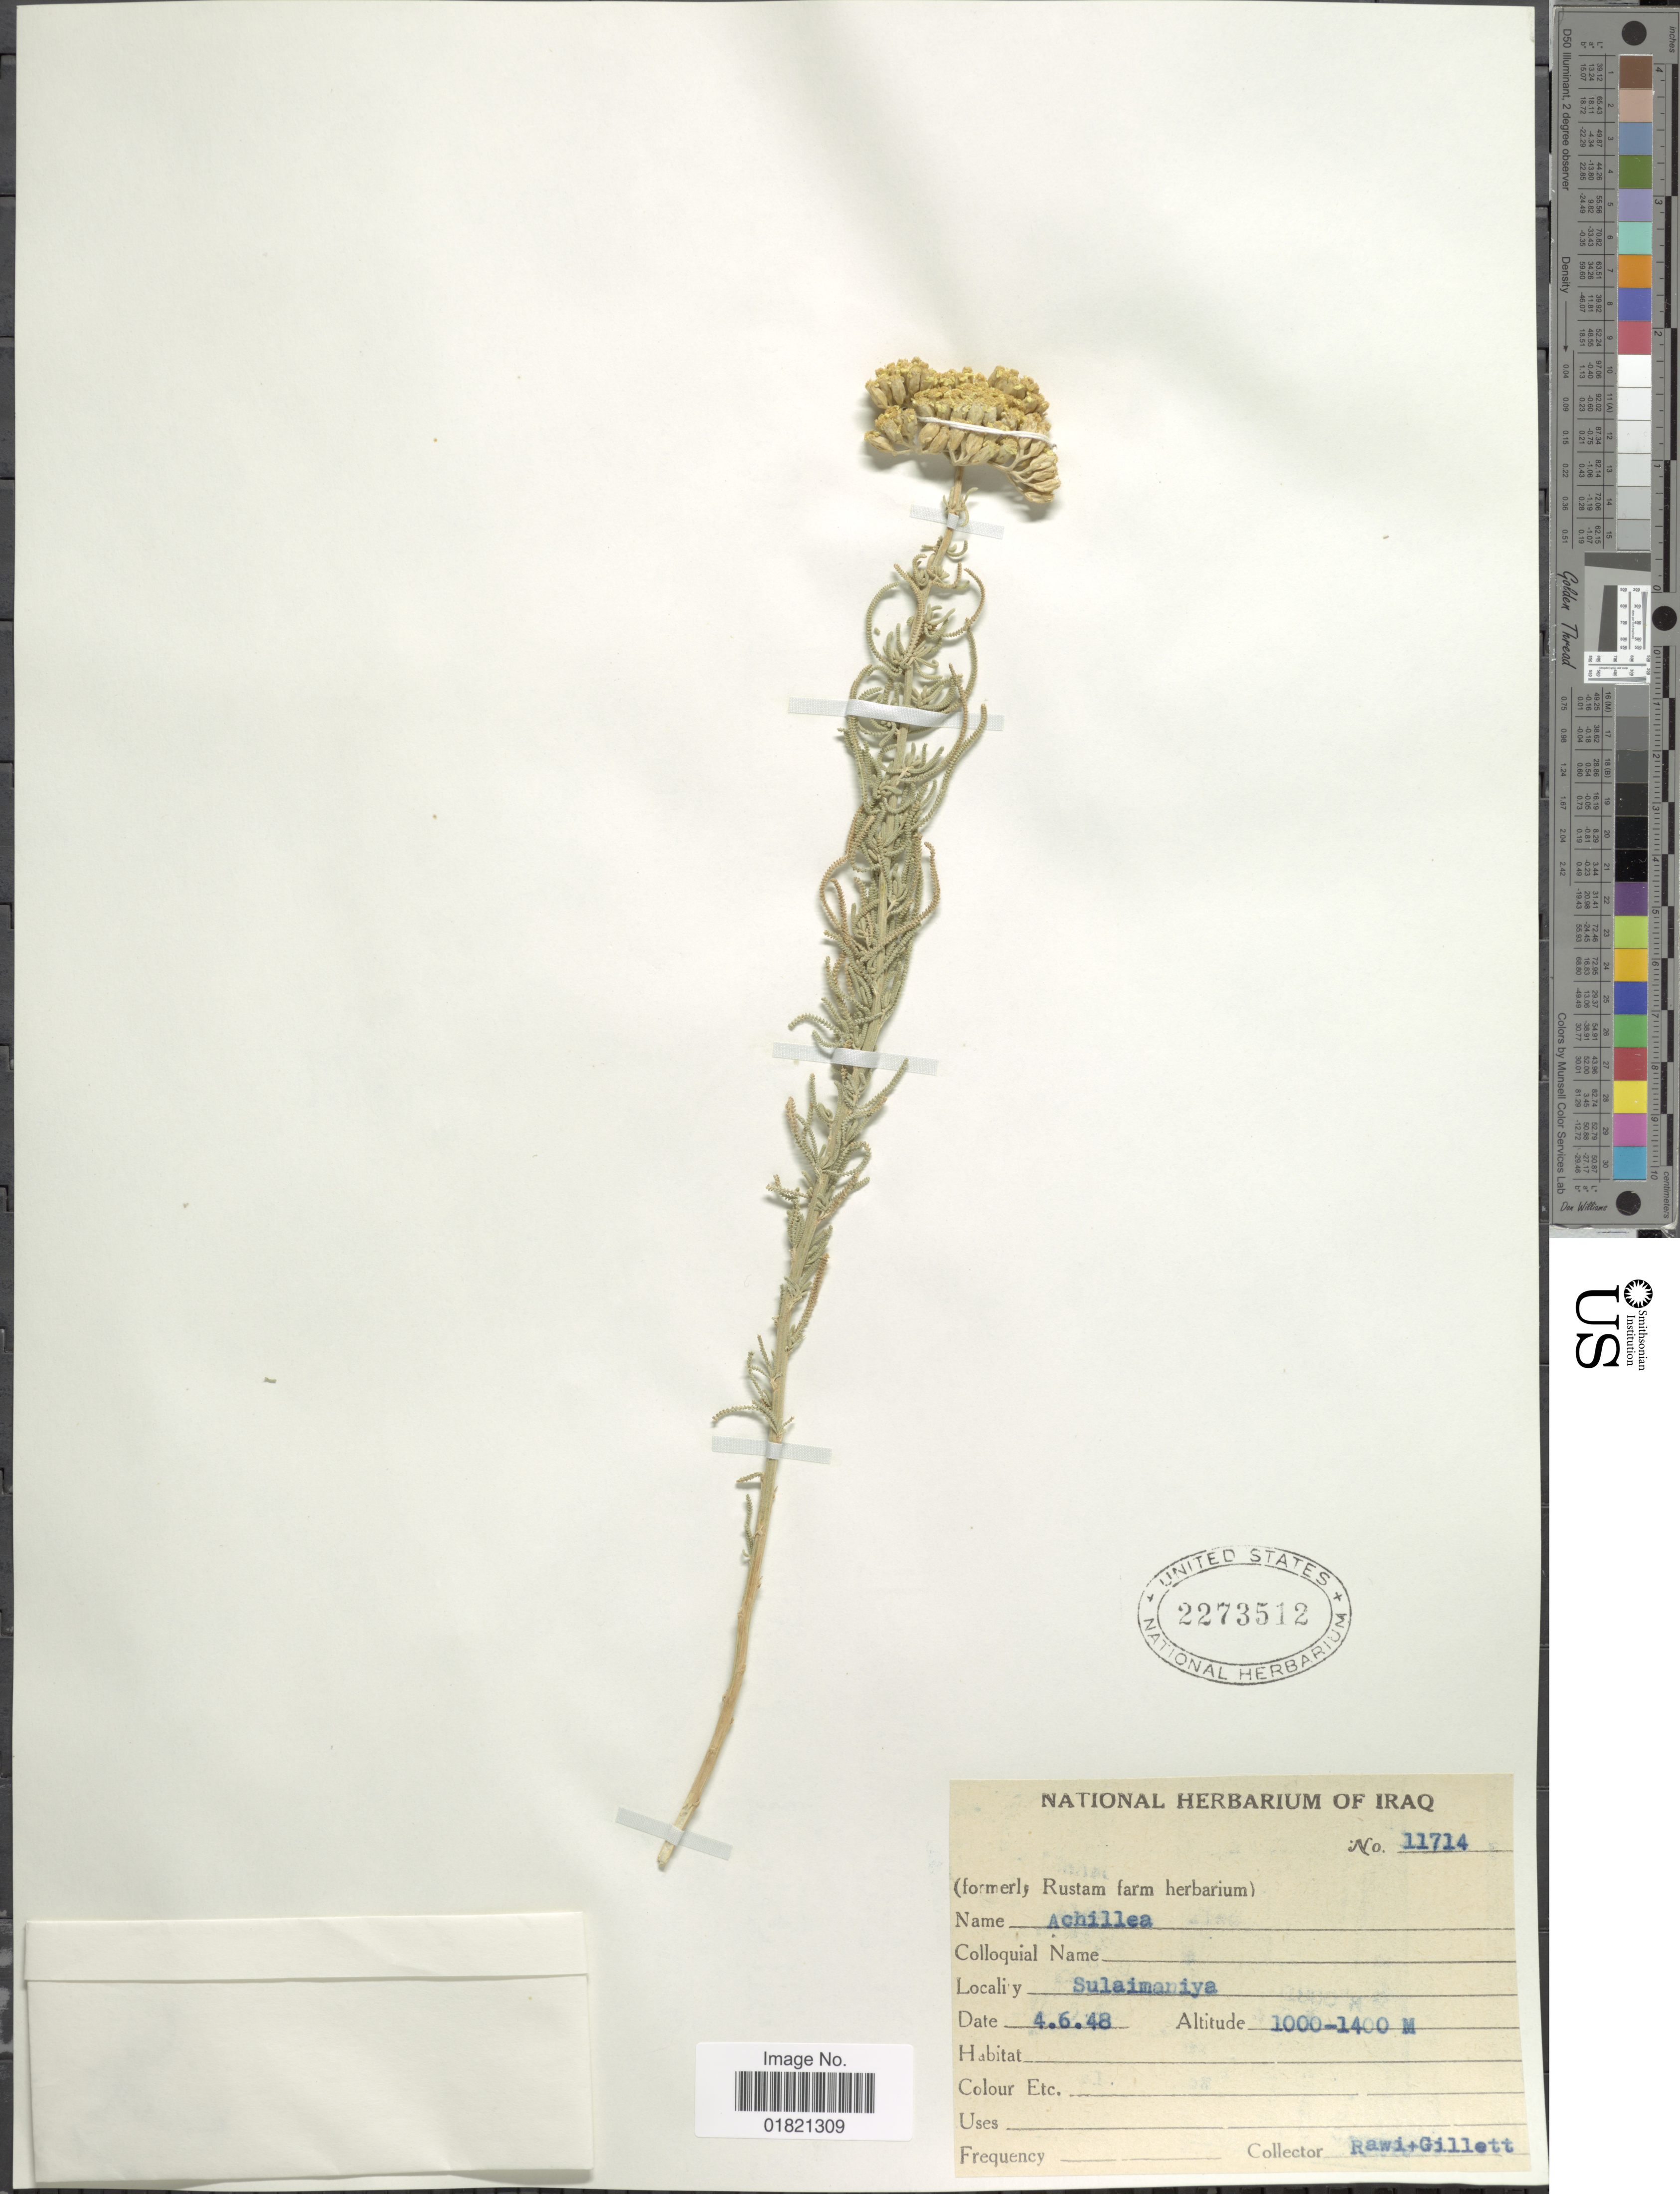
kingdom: Plantae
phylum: Tracheophyta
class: Magnoliopsida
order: Asterales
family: Asteraceae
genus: Achillea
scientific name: Achillea sp.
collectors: -. Rawi & Gillett, --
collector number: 11714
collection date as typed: Transcribed d/m/y: 4/6/48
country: Iraq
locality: Sulaimaniya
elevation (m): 1000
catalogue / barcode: US 2273512